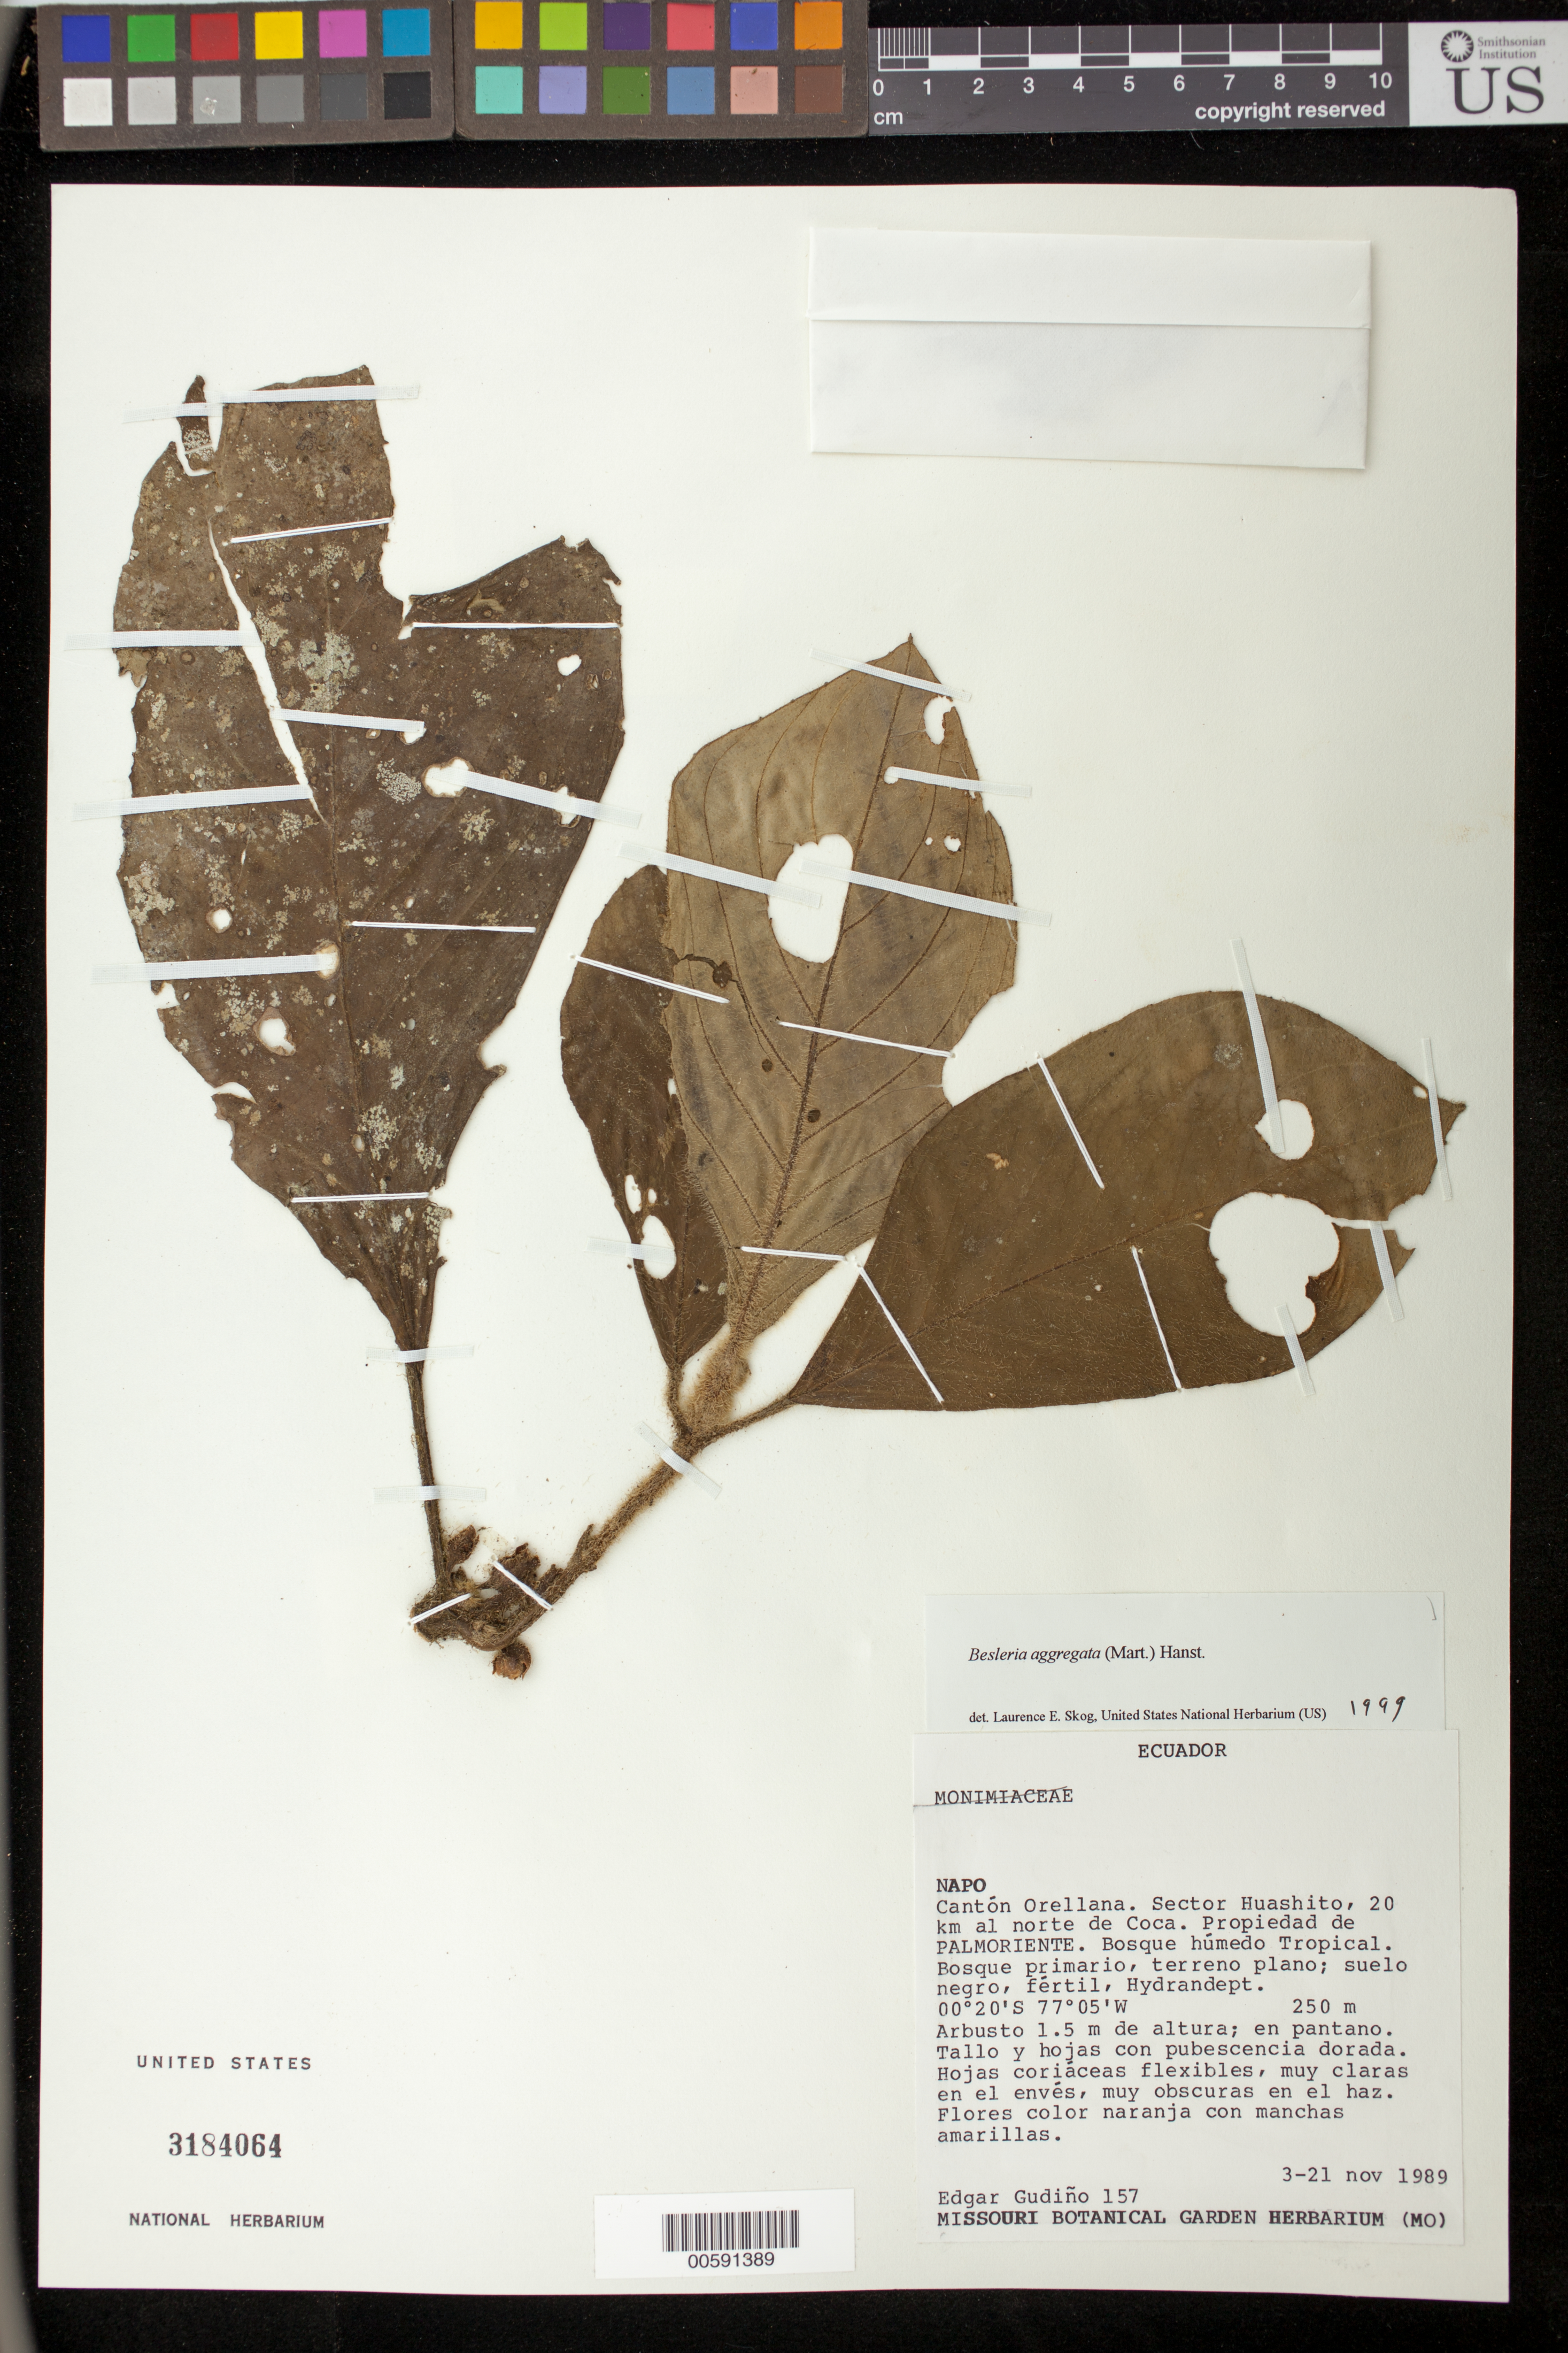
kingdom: Plantae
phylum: Tracheophyta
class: Magnoliopsida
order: Lamiales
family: Gesneriaceae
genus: Besleria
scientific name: Besleria aggregata var. aggregata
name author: (Mart.) Hanst.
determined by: Skog, Laurence E.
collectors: E. Gudiño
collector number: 157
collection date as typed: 3-21 Nov 1989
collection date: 1989-11-03/1989-11-21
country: Ecuador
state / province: Napo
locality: Cantón Orellana. Sector Huashito, 209 km al N de Coca, propiedad de PALMORIENTE.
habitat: Bosque húmedo tropical; bosque primario, terreno plano; suelo negro, fértil, hydrandept; en pantano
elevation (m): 250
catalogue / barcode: US 3184064